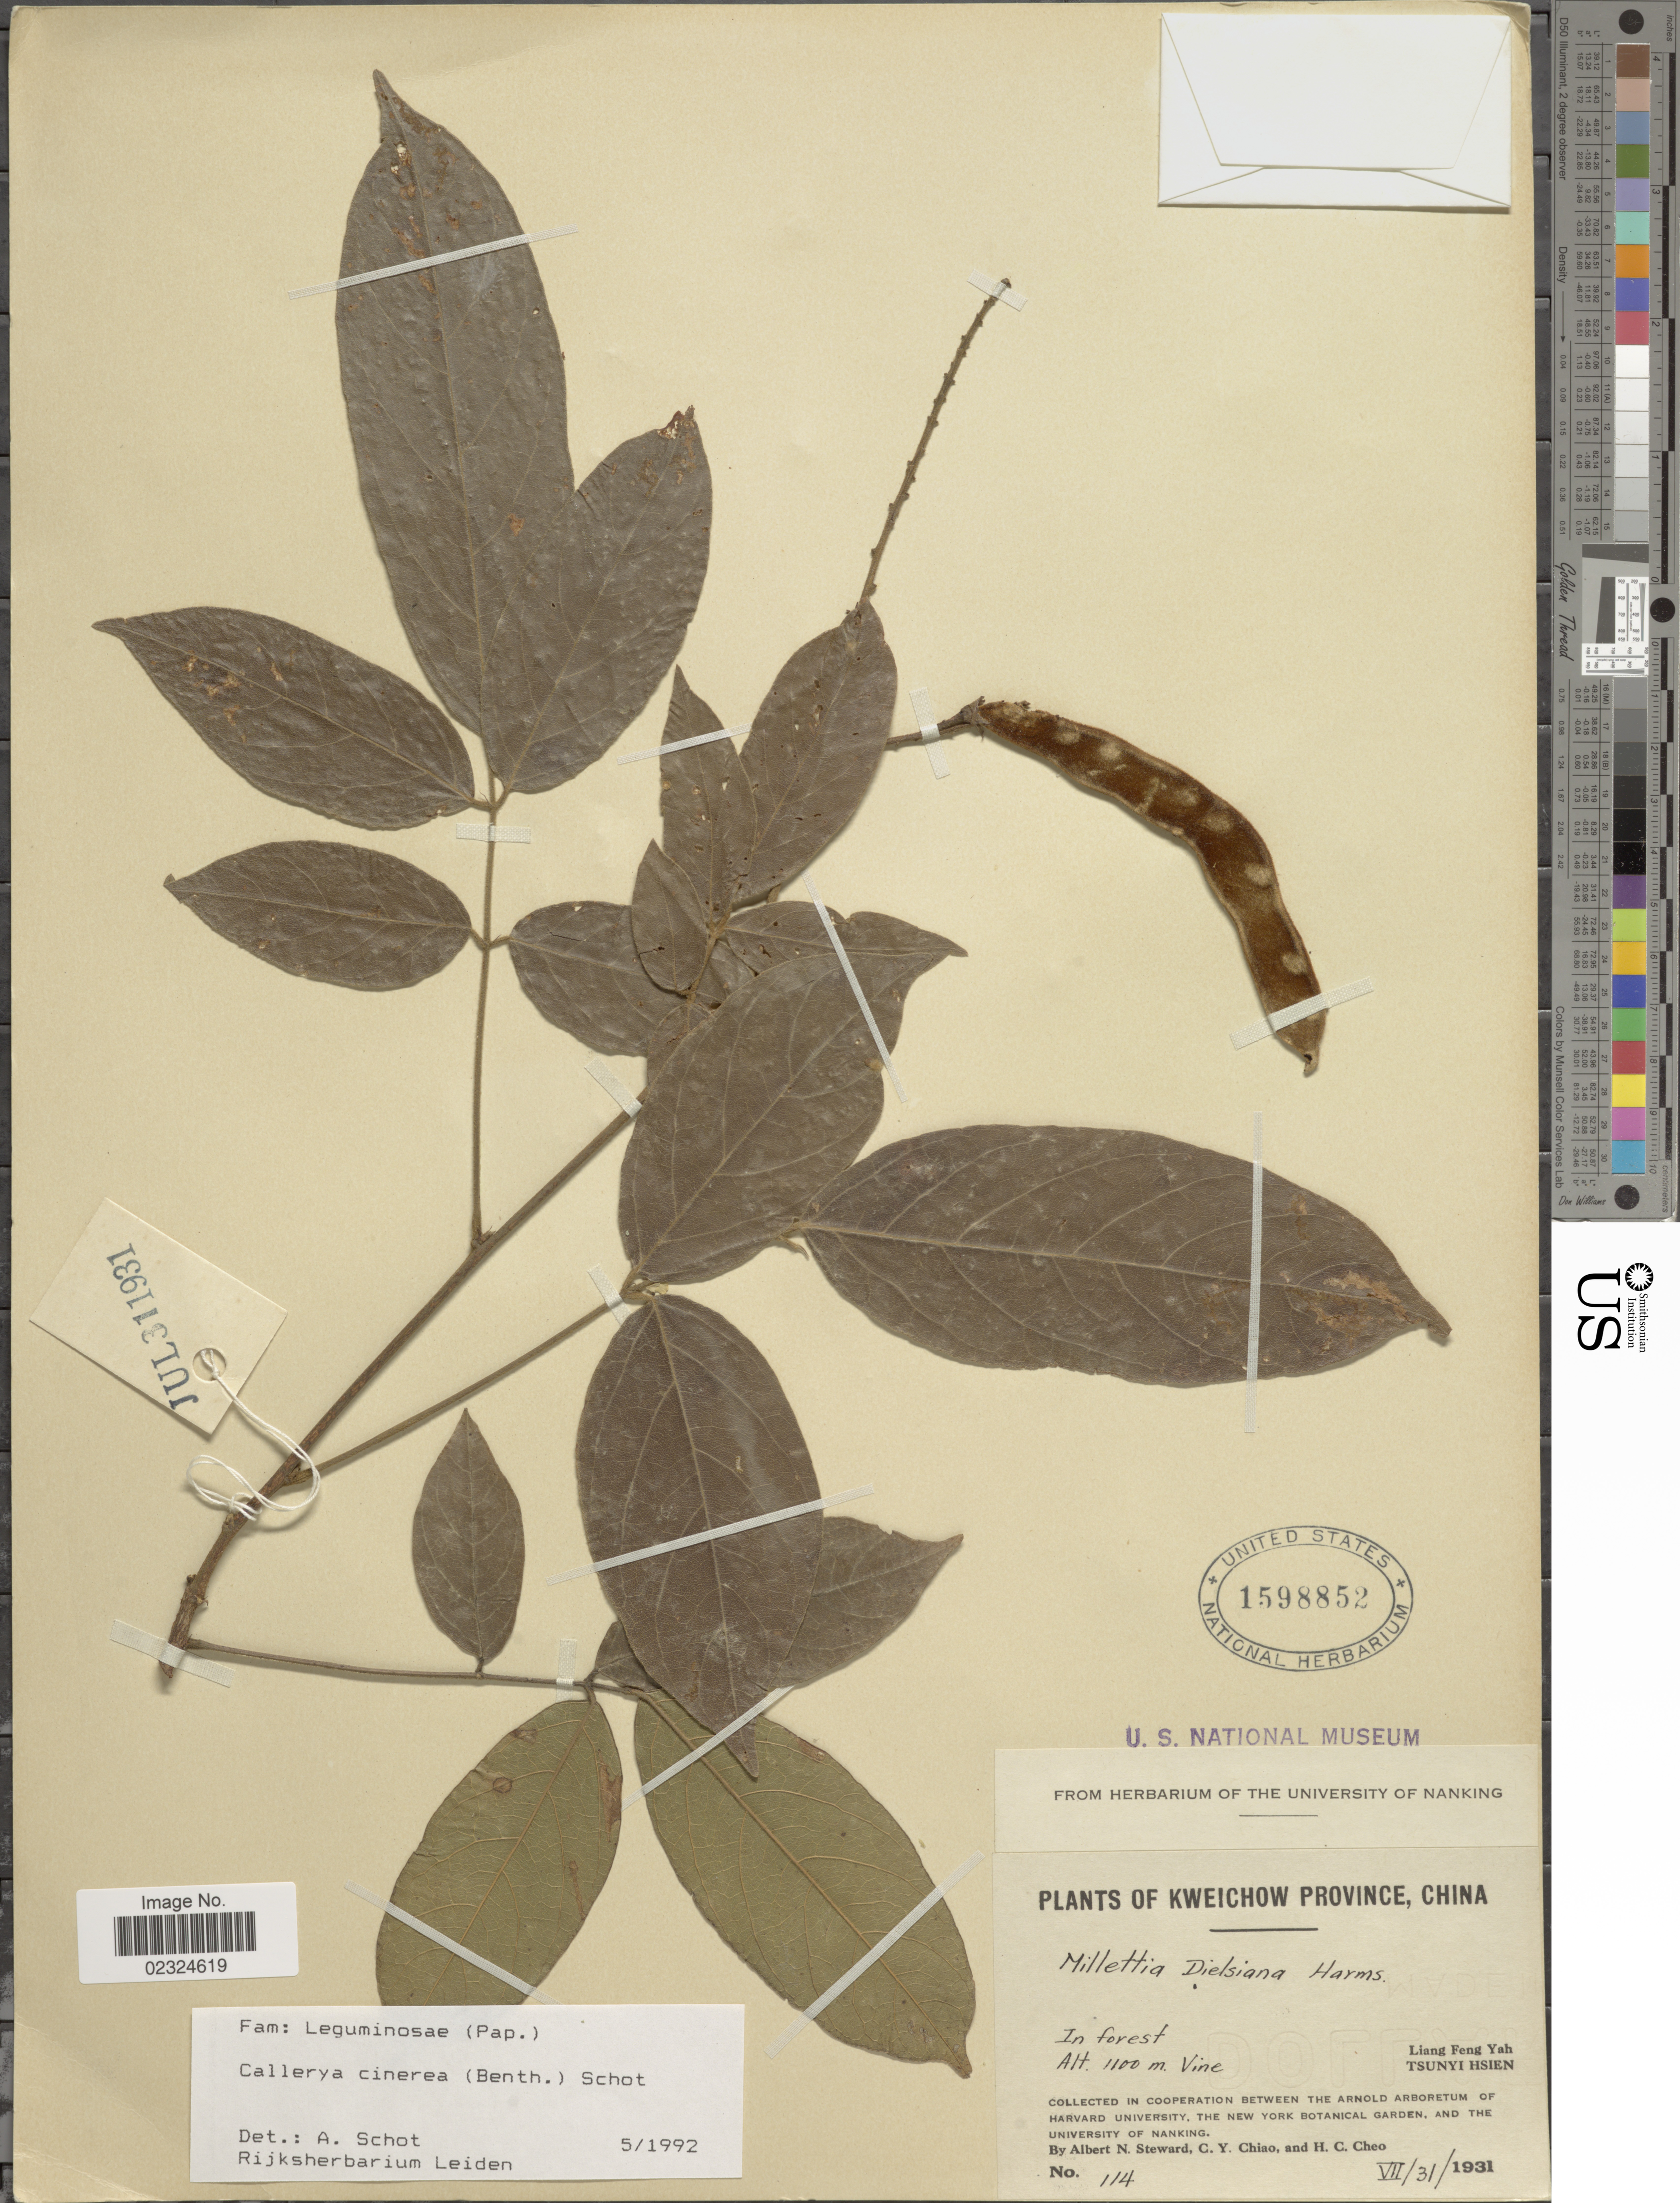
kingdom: Plantae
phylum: Tracheophyta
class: Magnoliopsida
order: Fabales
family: Fabaceae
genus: Callerya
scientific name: Callerya cinerea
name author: (Benth.) Schot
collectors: A. N. Steward, C. Y. Chiao & H. Cheo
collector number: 114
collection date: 1931-07-31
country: China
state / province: Guizhou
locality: Kweichow Province, Liang Feng Yah Tsunyi Hsien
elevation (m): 1100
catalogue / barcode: US 1598852